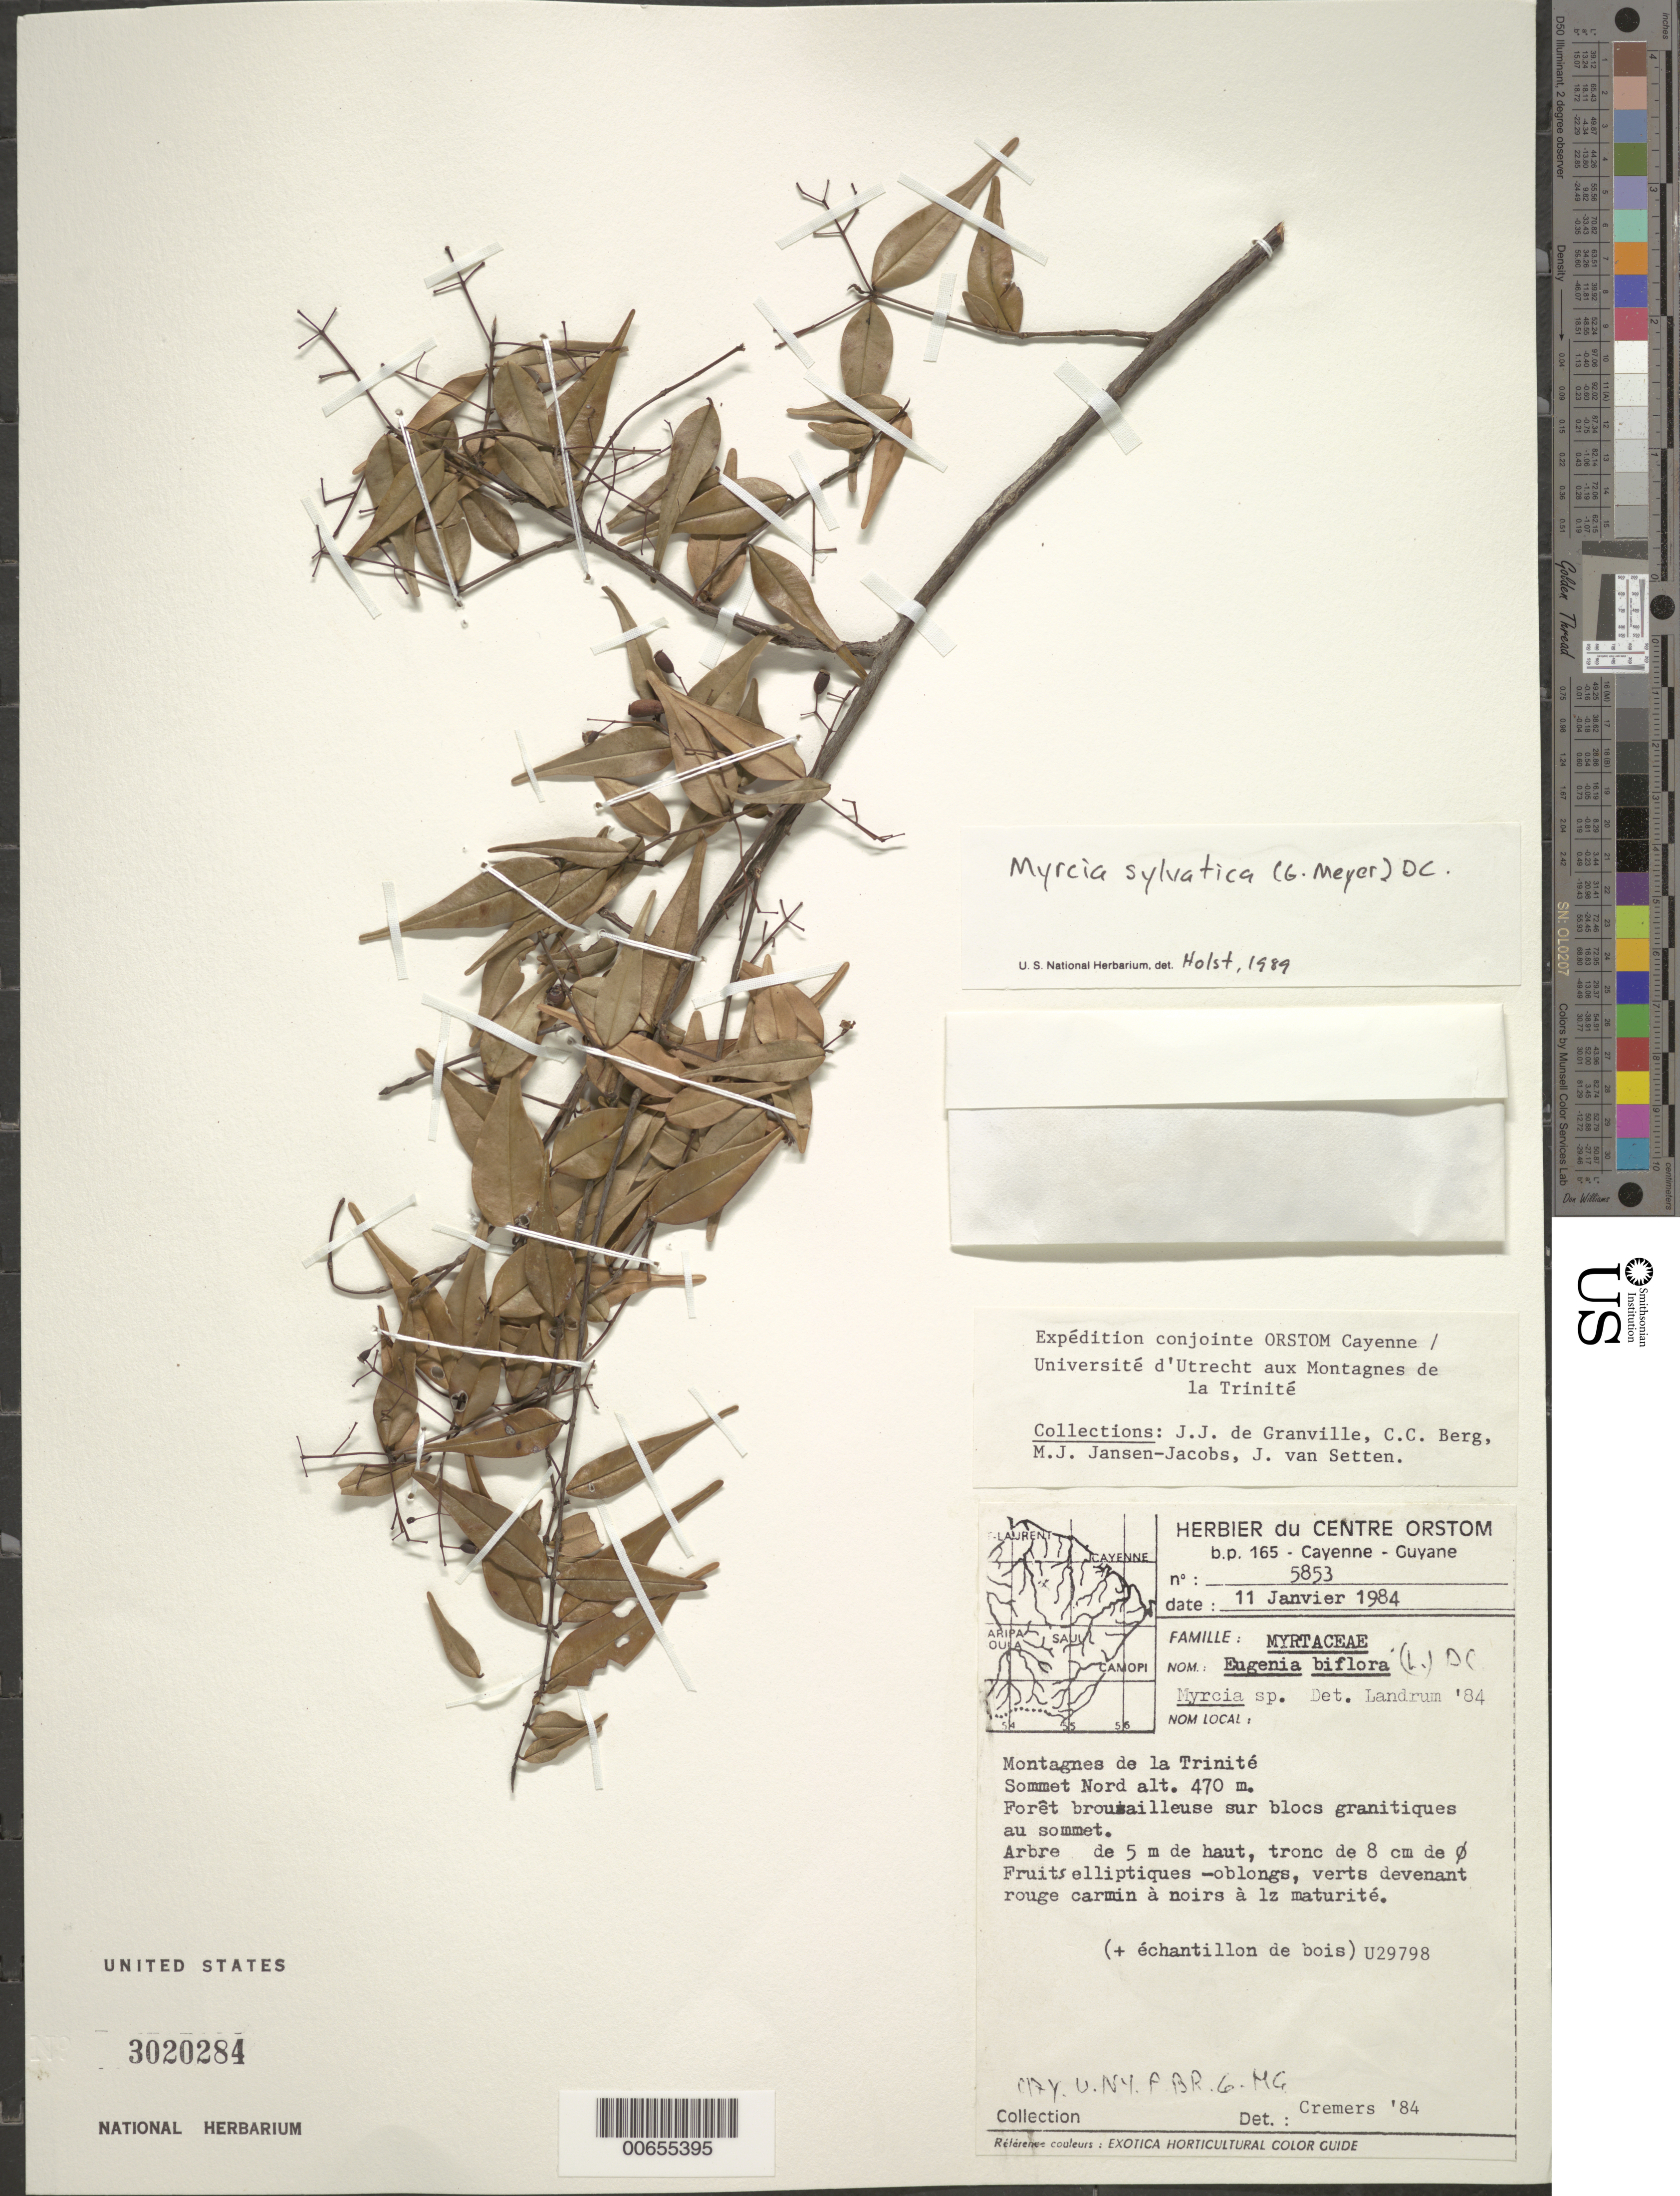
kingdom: Plantae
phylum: Tracheophyta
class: Magnoliopsida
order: Myrtales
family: Myrtaceae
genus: Myrcia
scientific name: Myrcia sylvatica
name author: (G. Mey.) DC.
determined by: Holst, Bruce K.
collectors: J.-J. de Granville, C. C. Berg, M. J. Jansen-Jacobs & J. van Setten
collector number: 5853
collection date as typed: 11-Jan-84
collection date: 1984-01-11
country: French Guiana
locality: Montagnes de la Trinité, sommet Nord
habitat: Forêt brousailleuse sur blocs granitiques au sommet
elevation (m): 470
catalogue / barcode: US 3020284